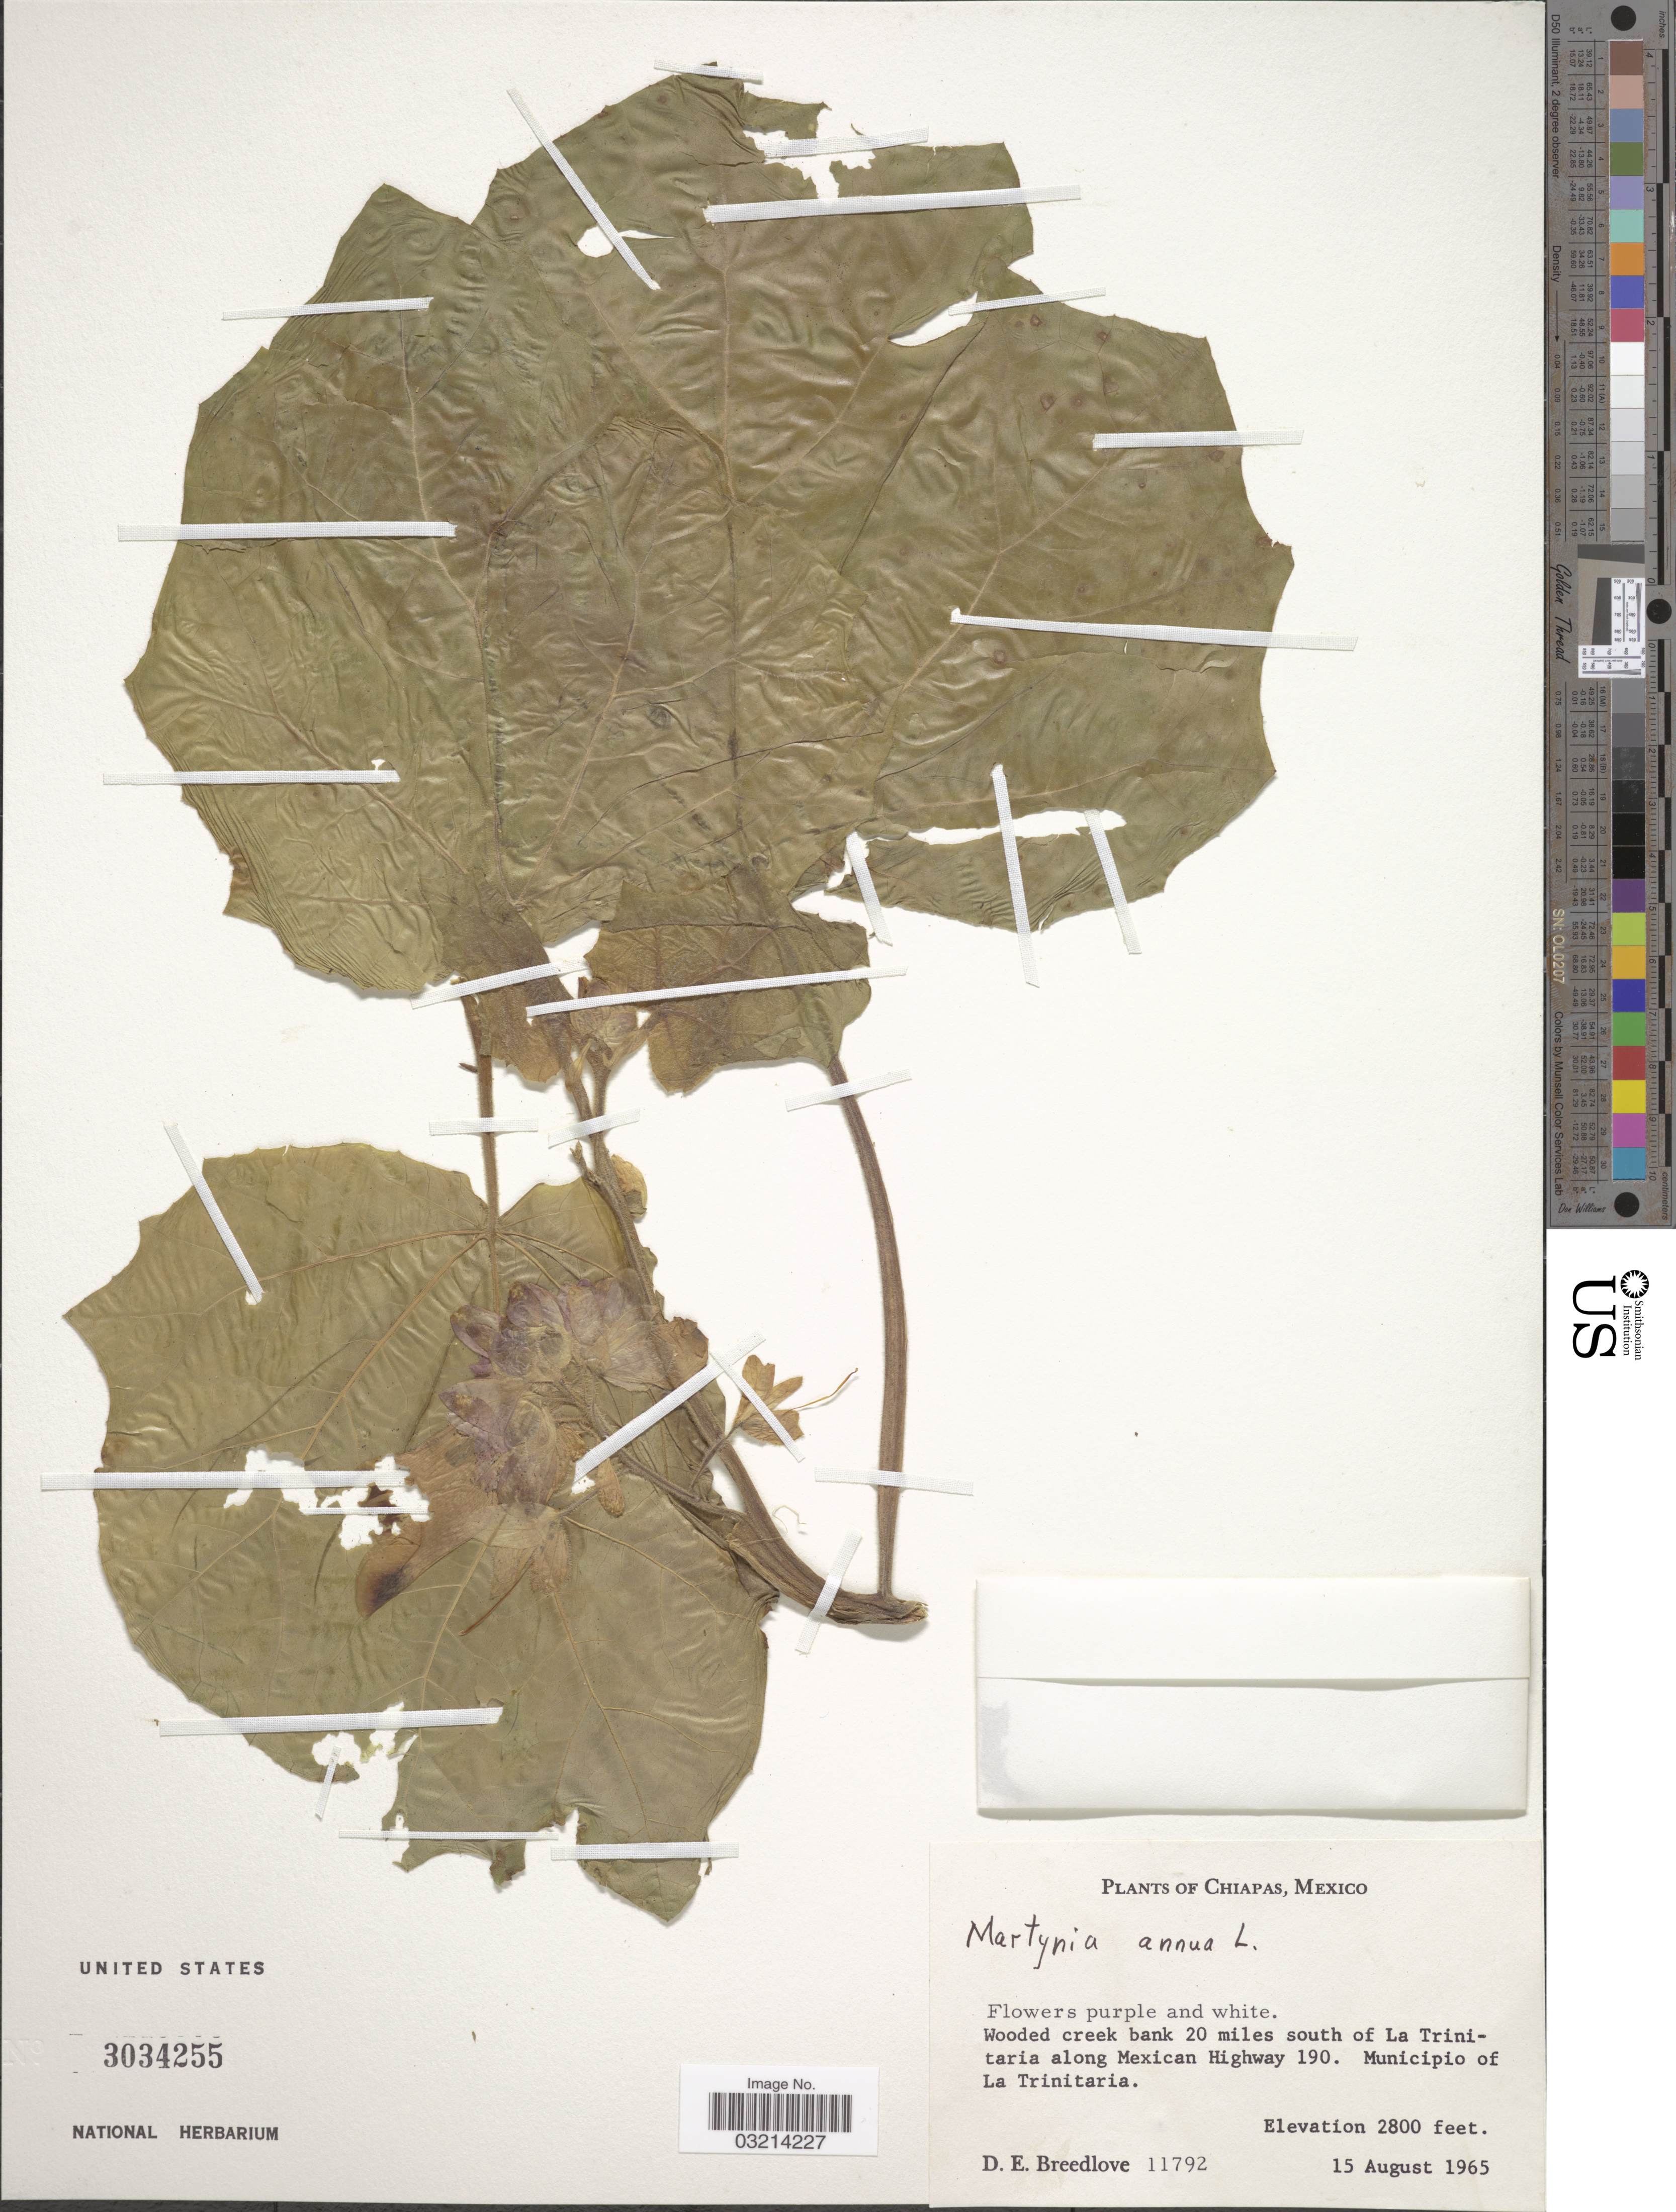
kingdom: Plantae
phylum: Tracheophyta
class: Magnoliopsida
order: Lamiales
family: Martyniaceae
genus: Martynia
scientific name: Martynia annua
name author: L.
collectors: D. E. Breedlove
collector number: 11792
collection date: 1965-08-15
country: Mexico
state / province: Chiapas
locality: Wooded creek bank 20 miles south of La Trinitaria along Mexican Highway 190. Municipio of La Trinitaria.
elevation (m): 853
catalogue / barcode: US 3034255